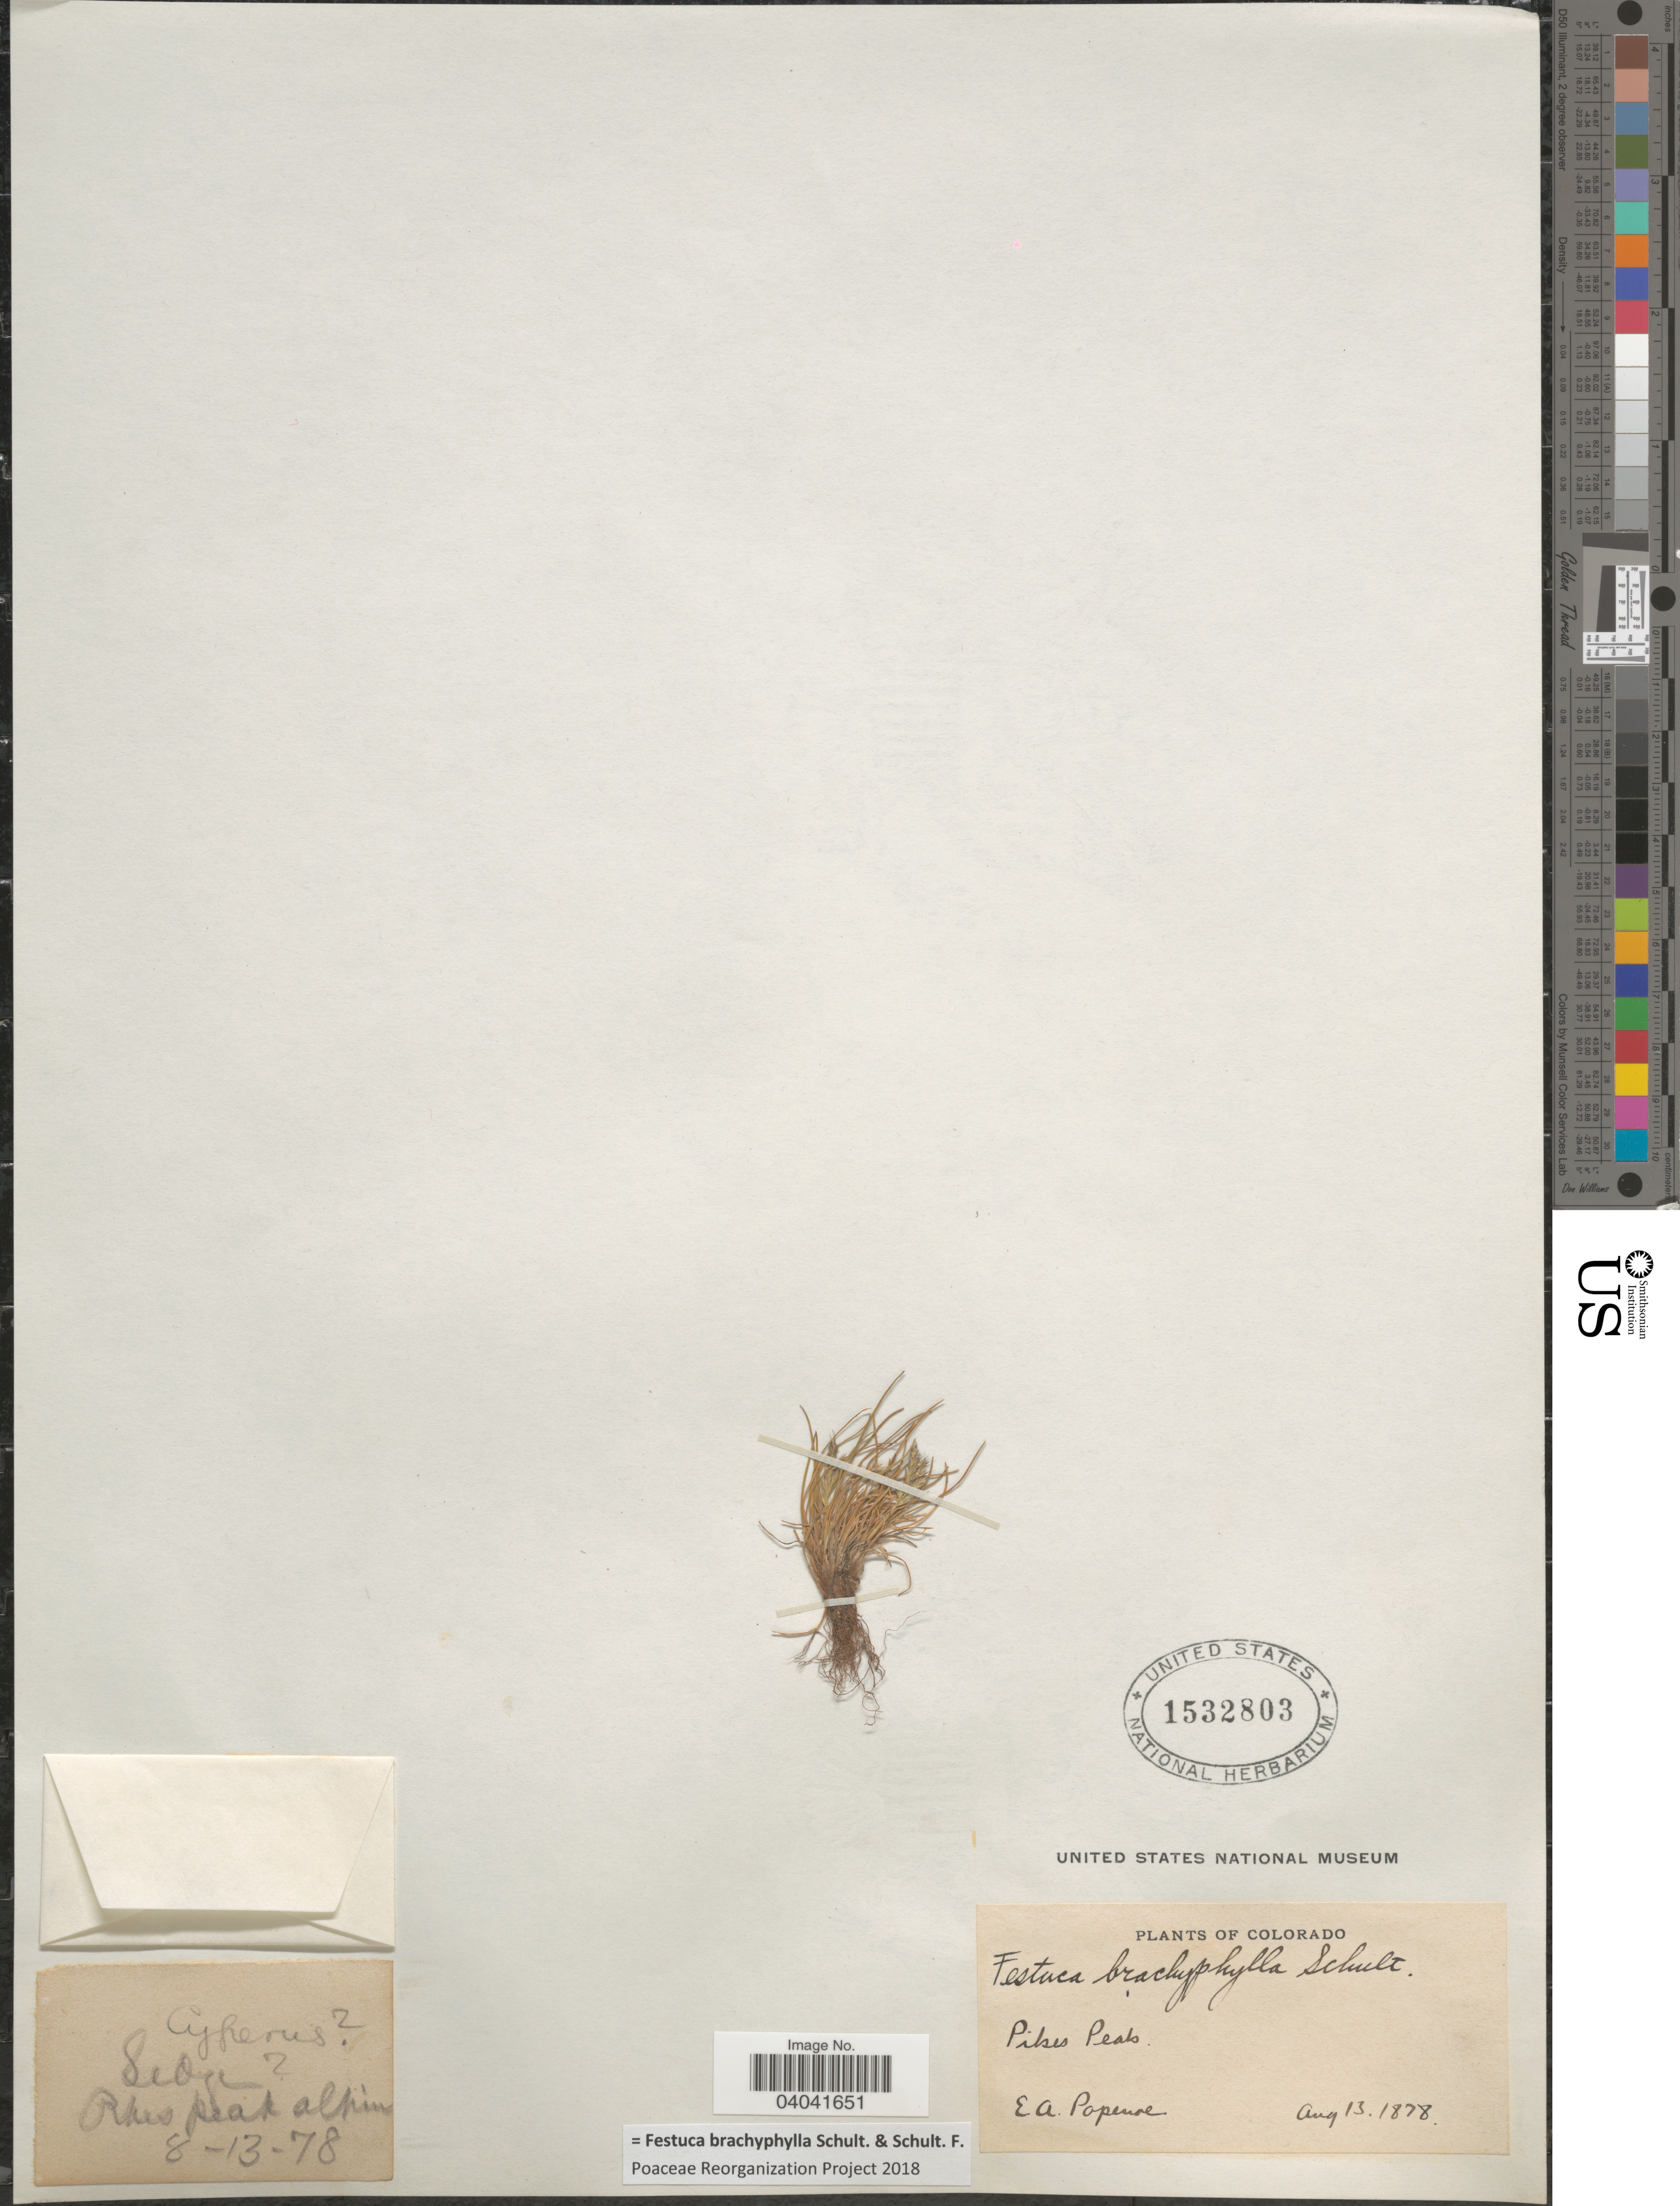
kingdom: Plantae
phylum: Tracheophyta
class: Liliopsida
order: Poales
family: Poaceae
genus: Festuca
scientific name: Festuca brachyphylla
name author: Schult. & Schult. f.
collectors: E. A. Popenoe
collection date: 1878-08-13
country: United States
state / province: Colorado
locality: Pikes Peak. Alpine.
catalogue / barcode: US 1532803